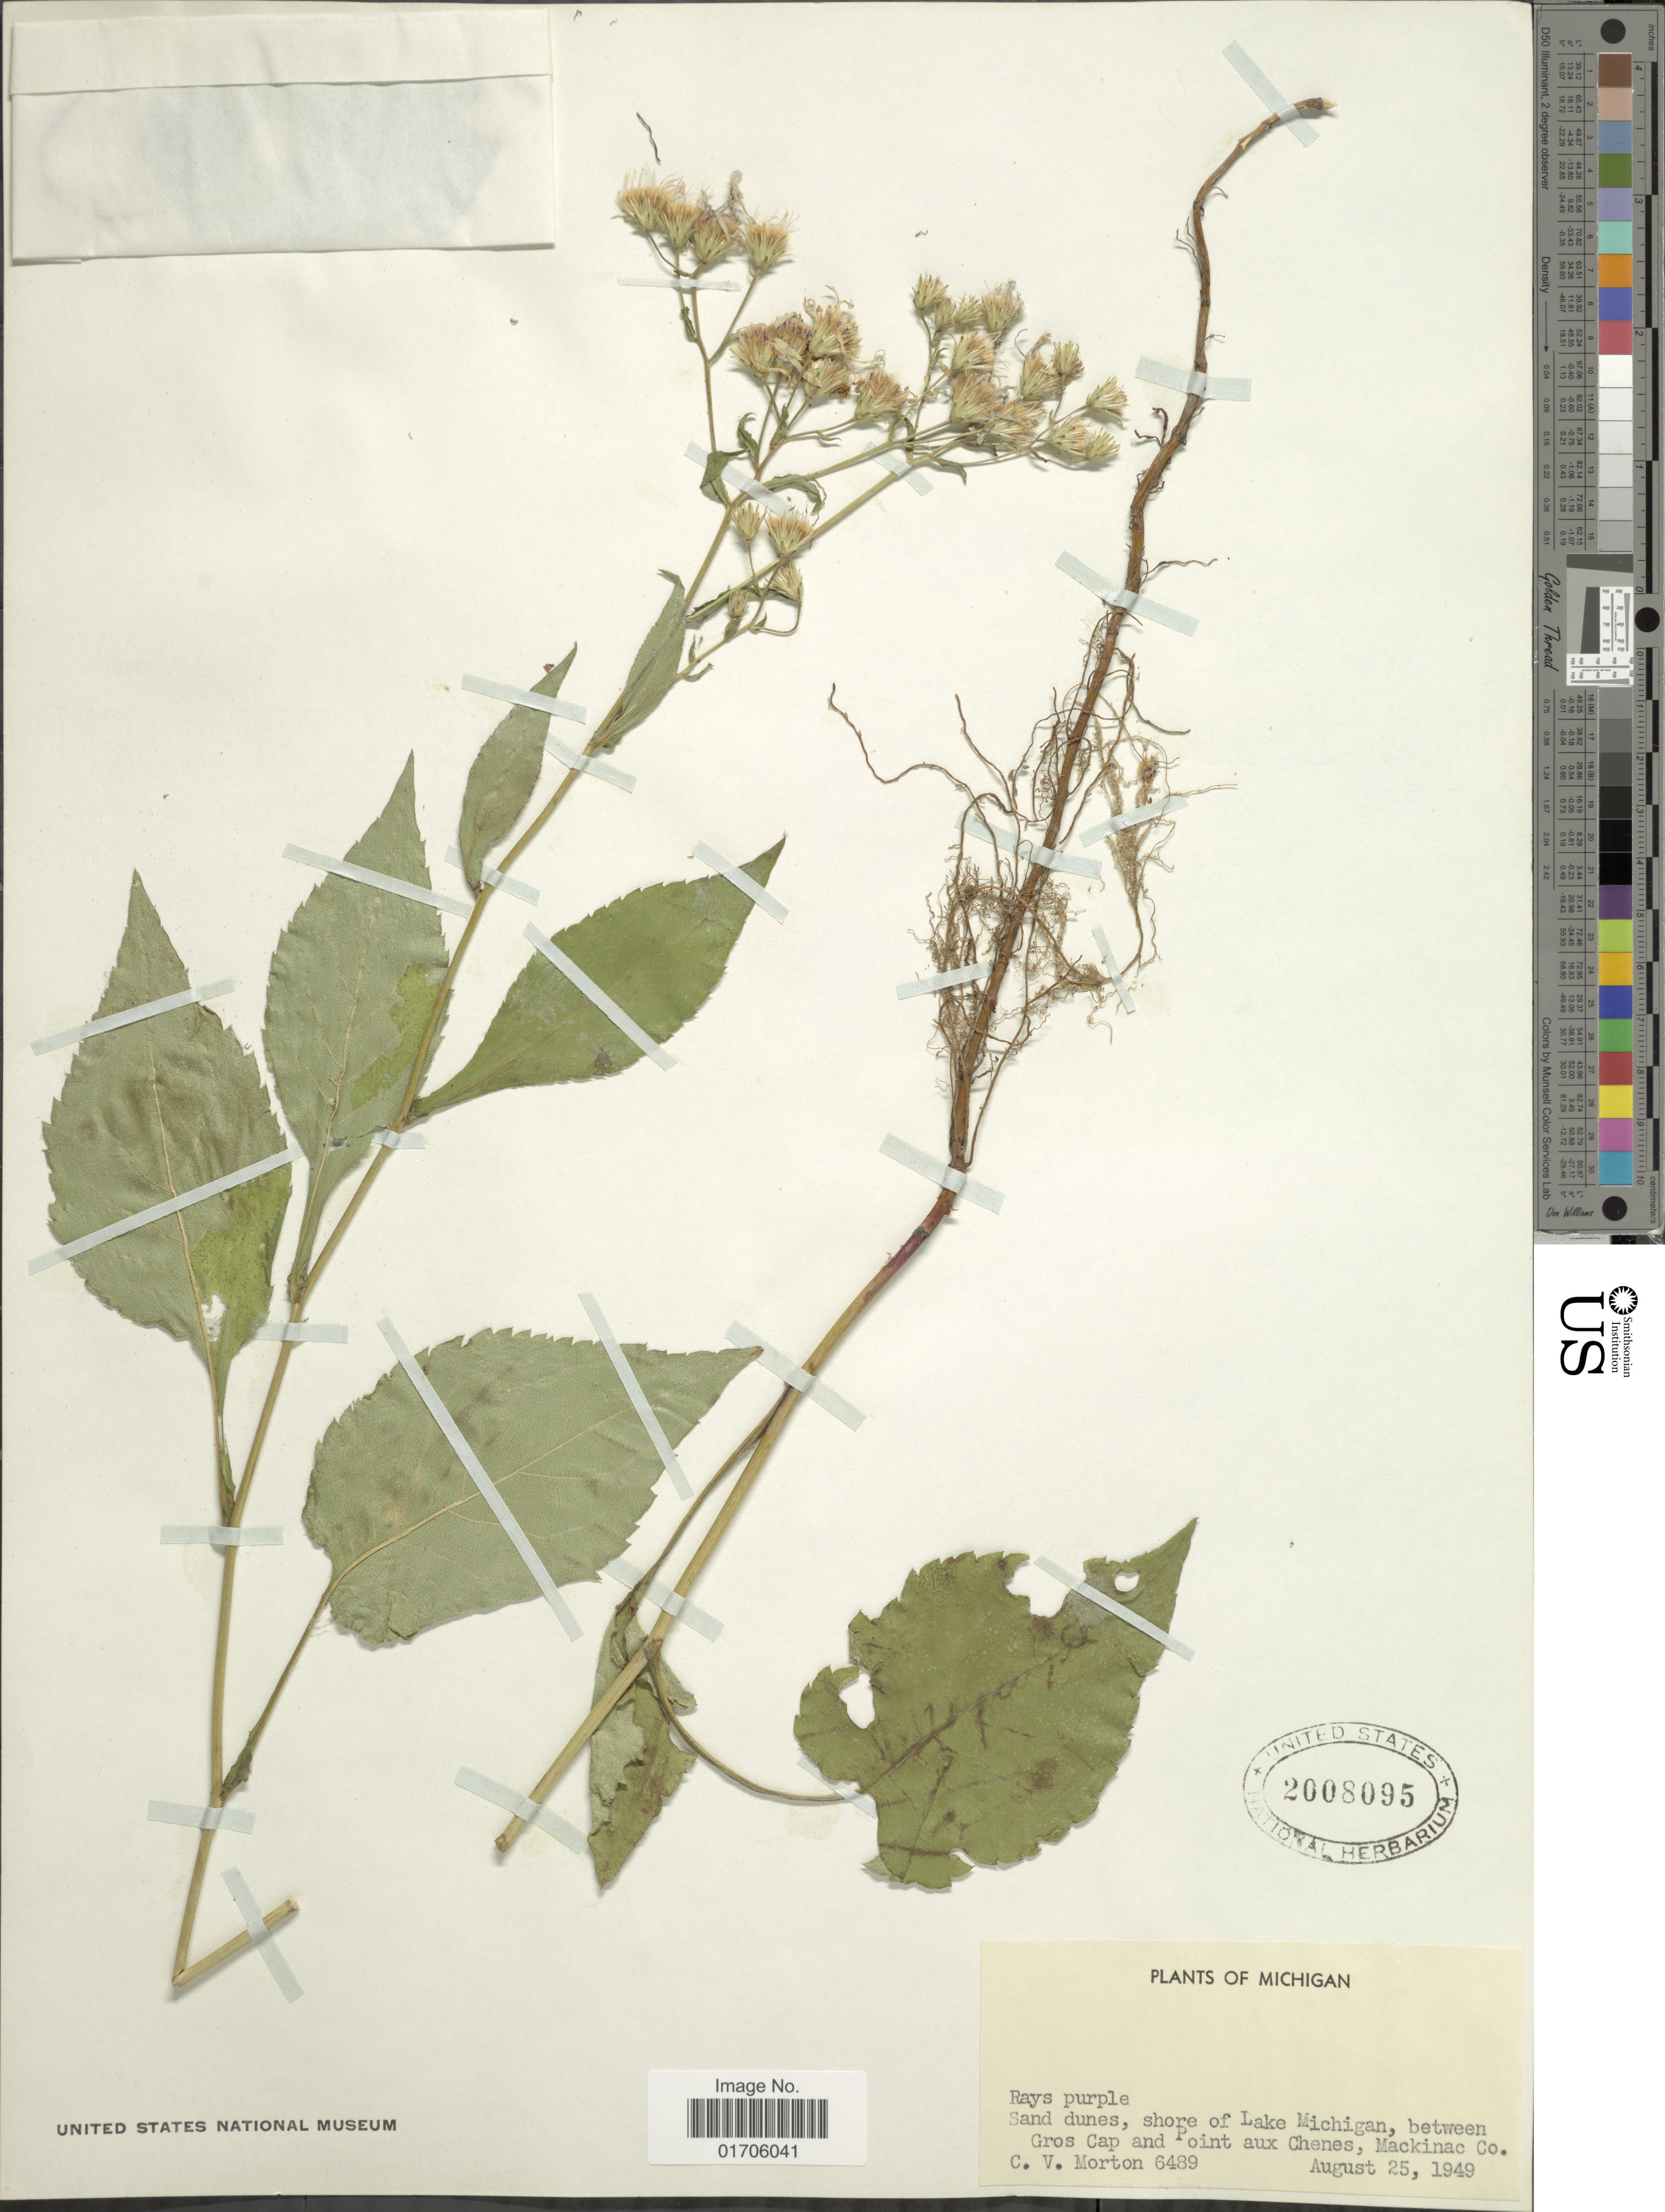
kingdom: Plantae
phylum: Tracheophyta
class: Magnoliopsida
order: Asterales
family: Asteraceae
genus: Eurybia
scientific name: Eurybia sp.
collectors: C. V. Morton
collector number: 6489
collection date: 1949-08-25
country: United States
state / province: Michigan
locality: Michigan. Sand dunes, shore of Lake Michigan, between Gros Cap and Point aux Chenes, Mackinac Co.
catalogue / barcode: US 2008095